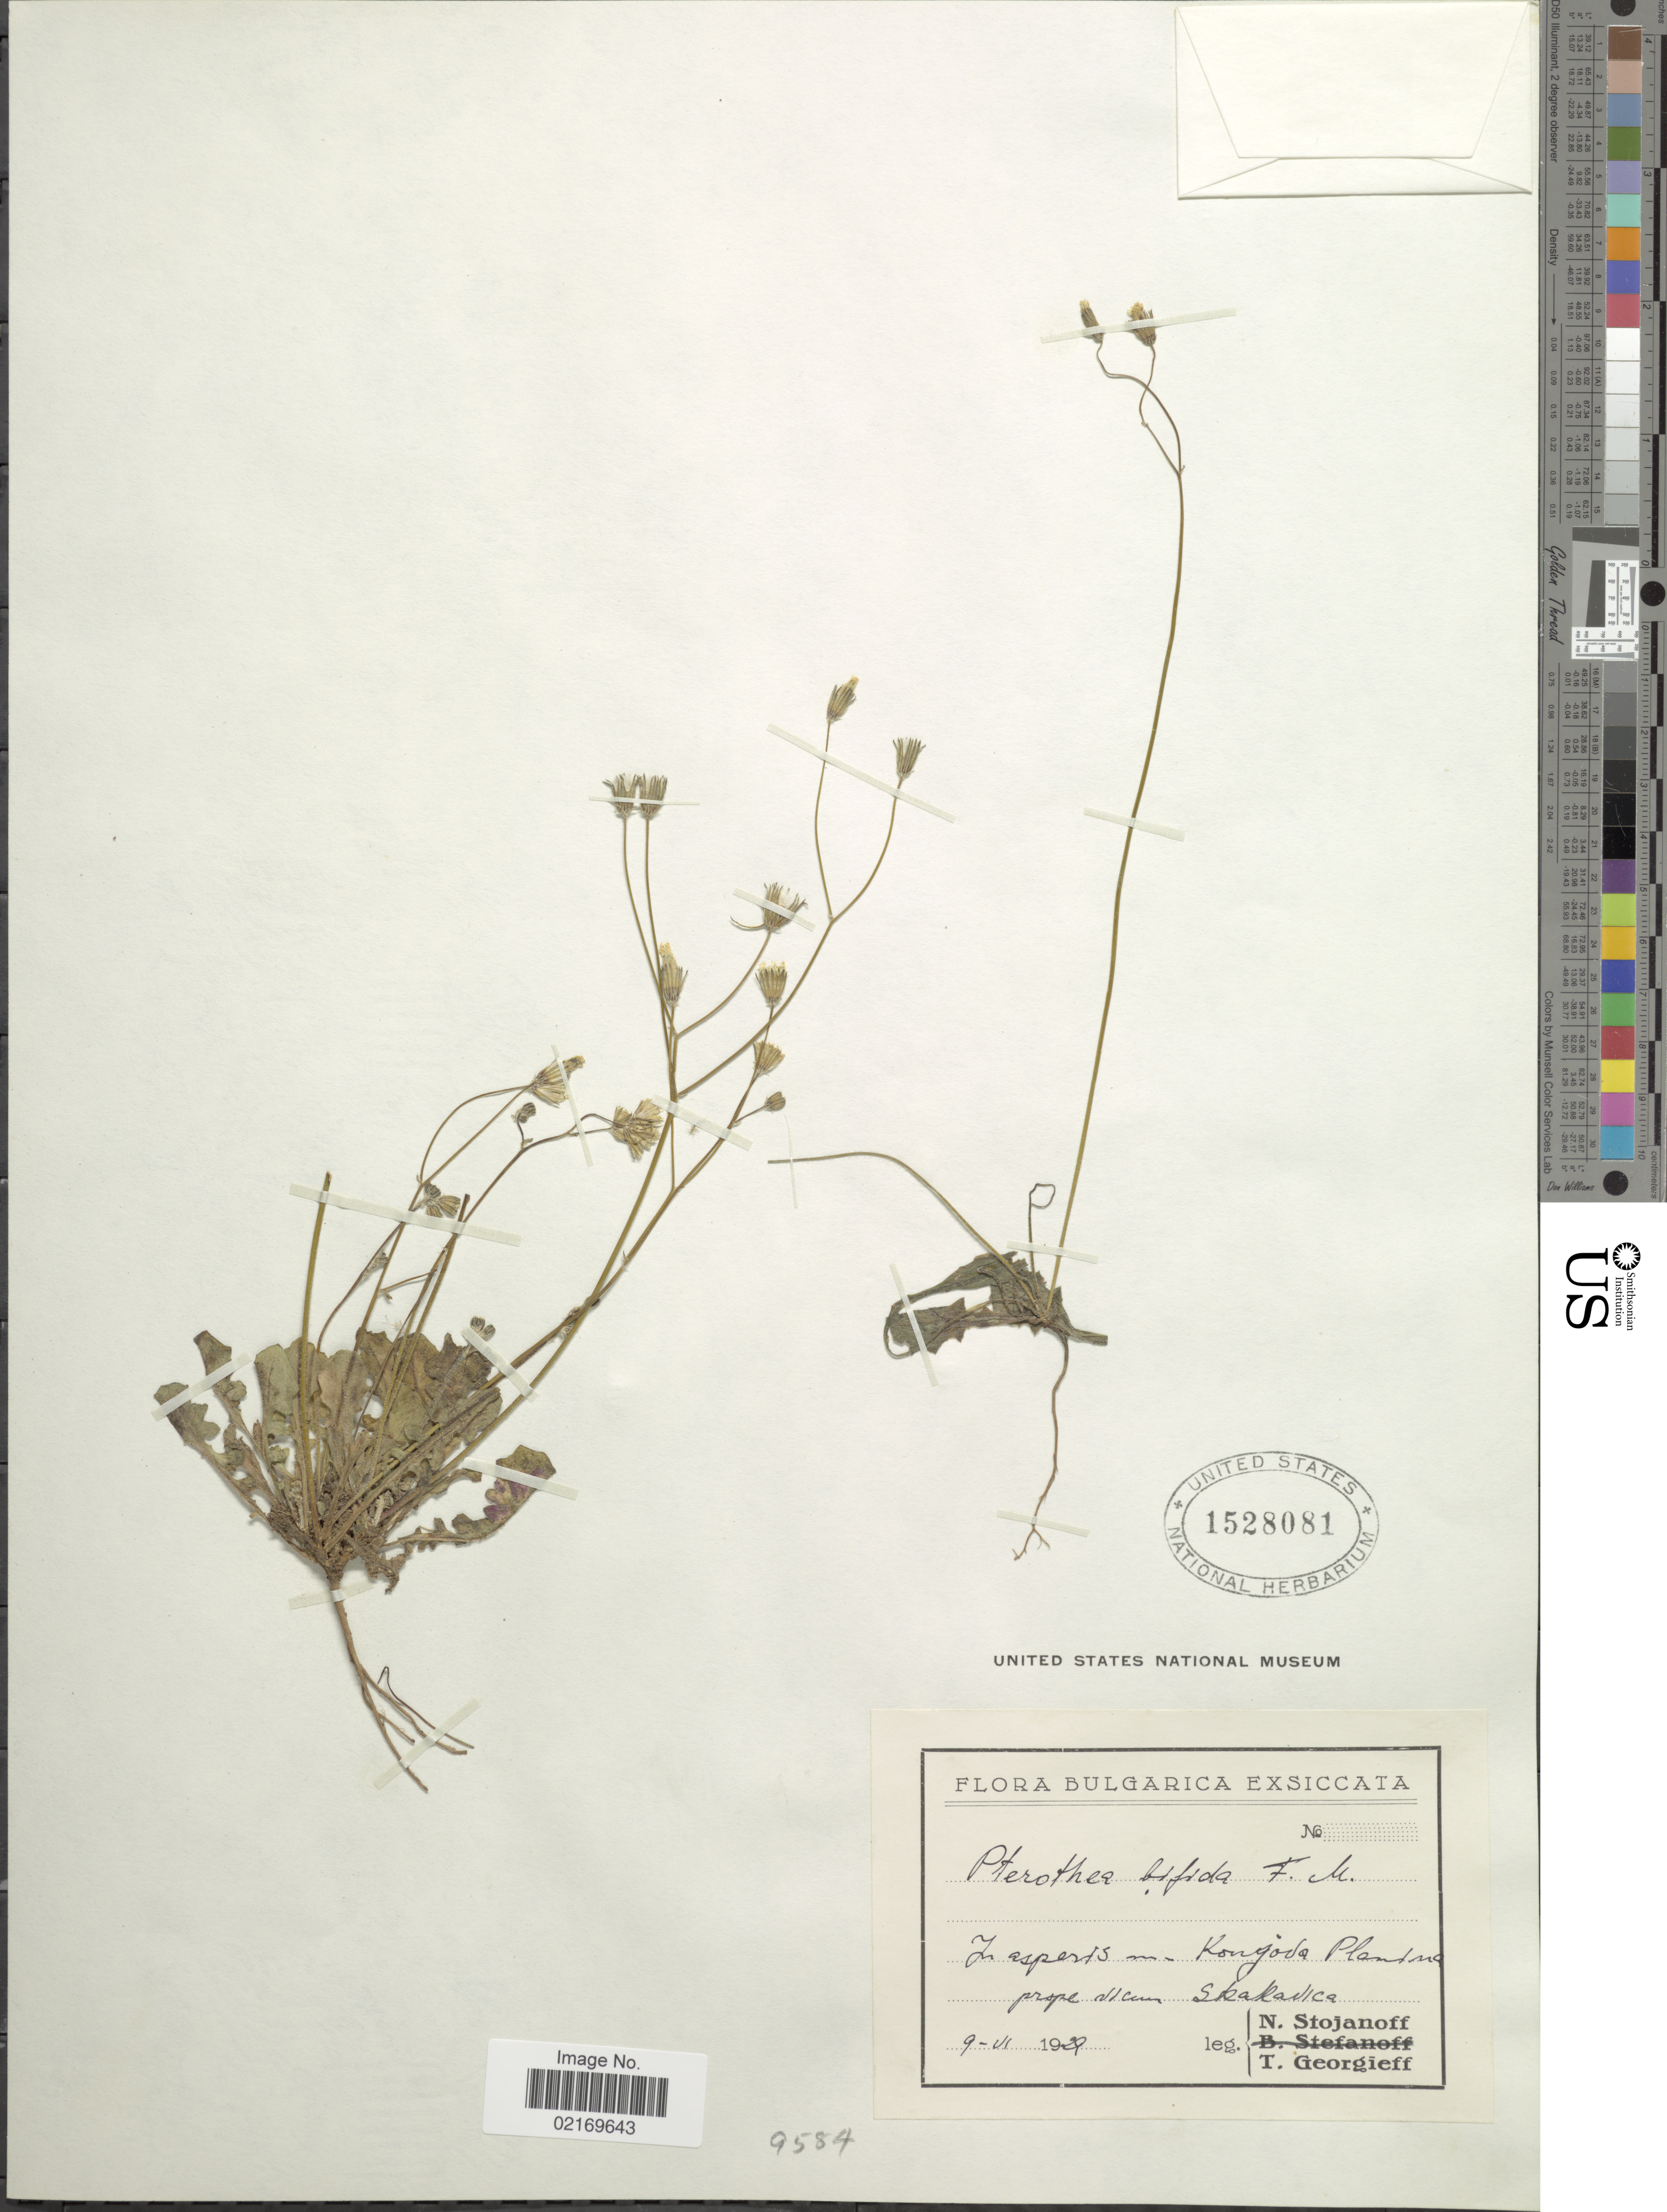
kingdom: Plantae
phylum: Tracheophyta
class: Magnoliopsida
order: Asterales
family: Asteraceae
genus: Crepis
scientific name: Crepis sancta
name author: (L.) Bornm.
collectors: N. Stojanoff & T. Georgieff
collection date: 1929-06-09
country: Bulgaria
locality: M. Koigoda Plantna, prope allcum Skakavica [interpreted]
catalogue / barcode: US 1528081